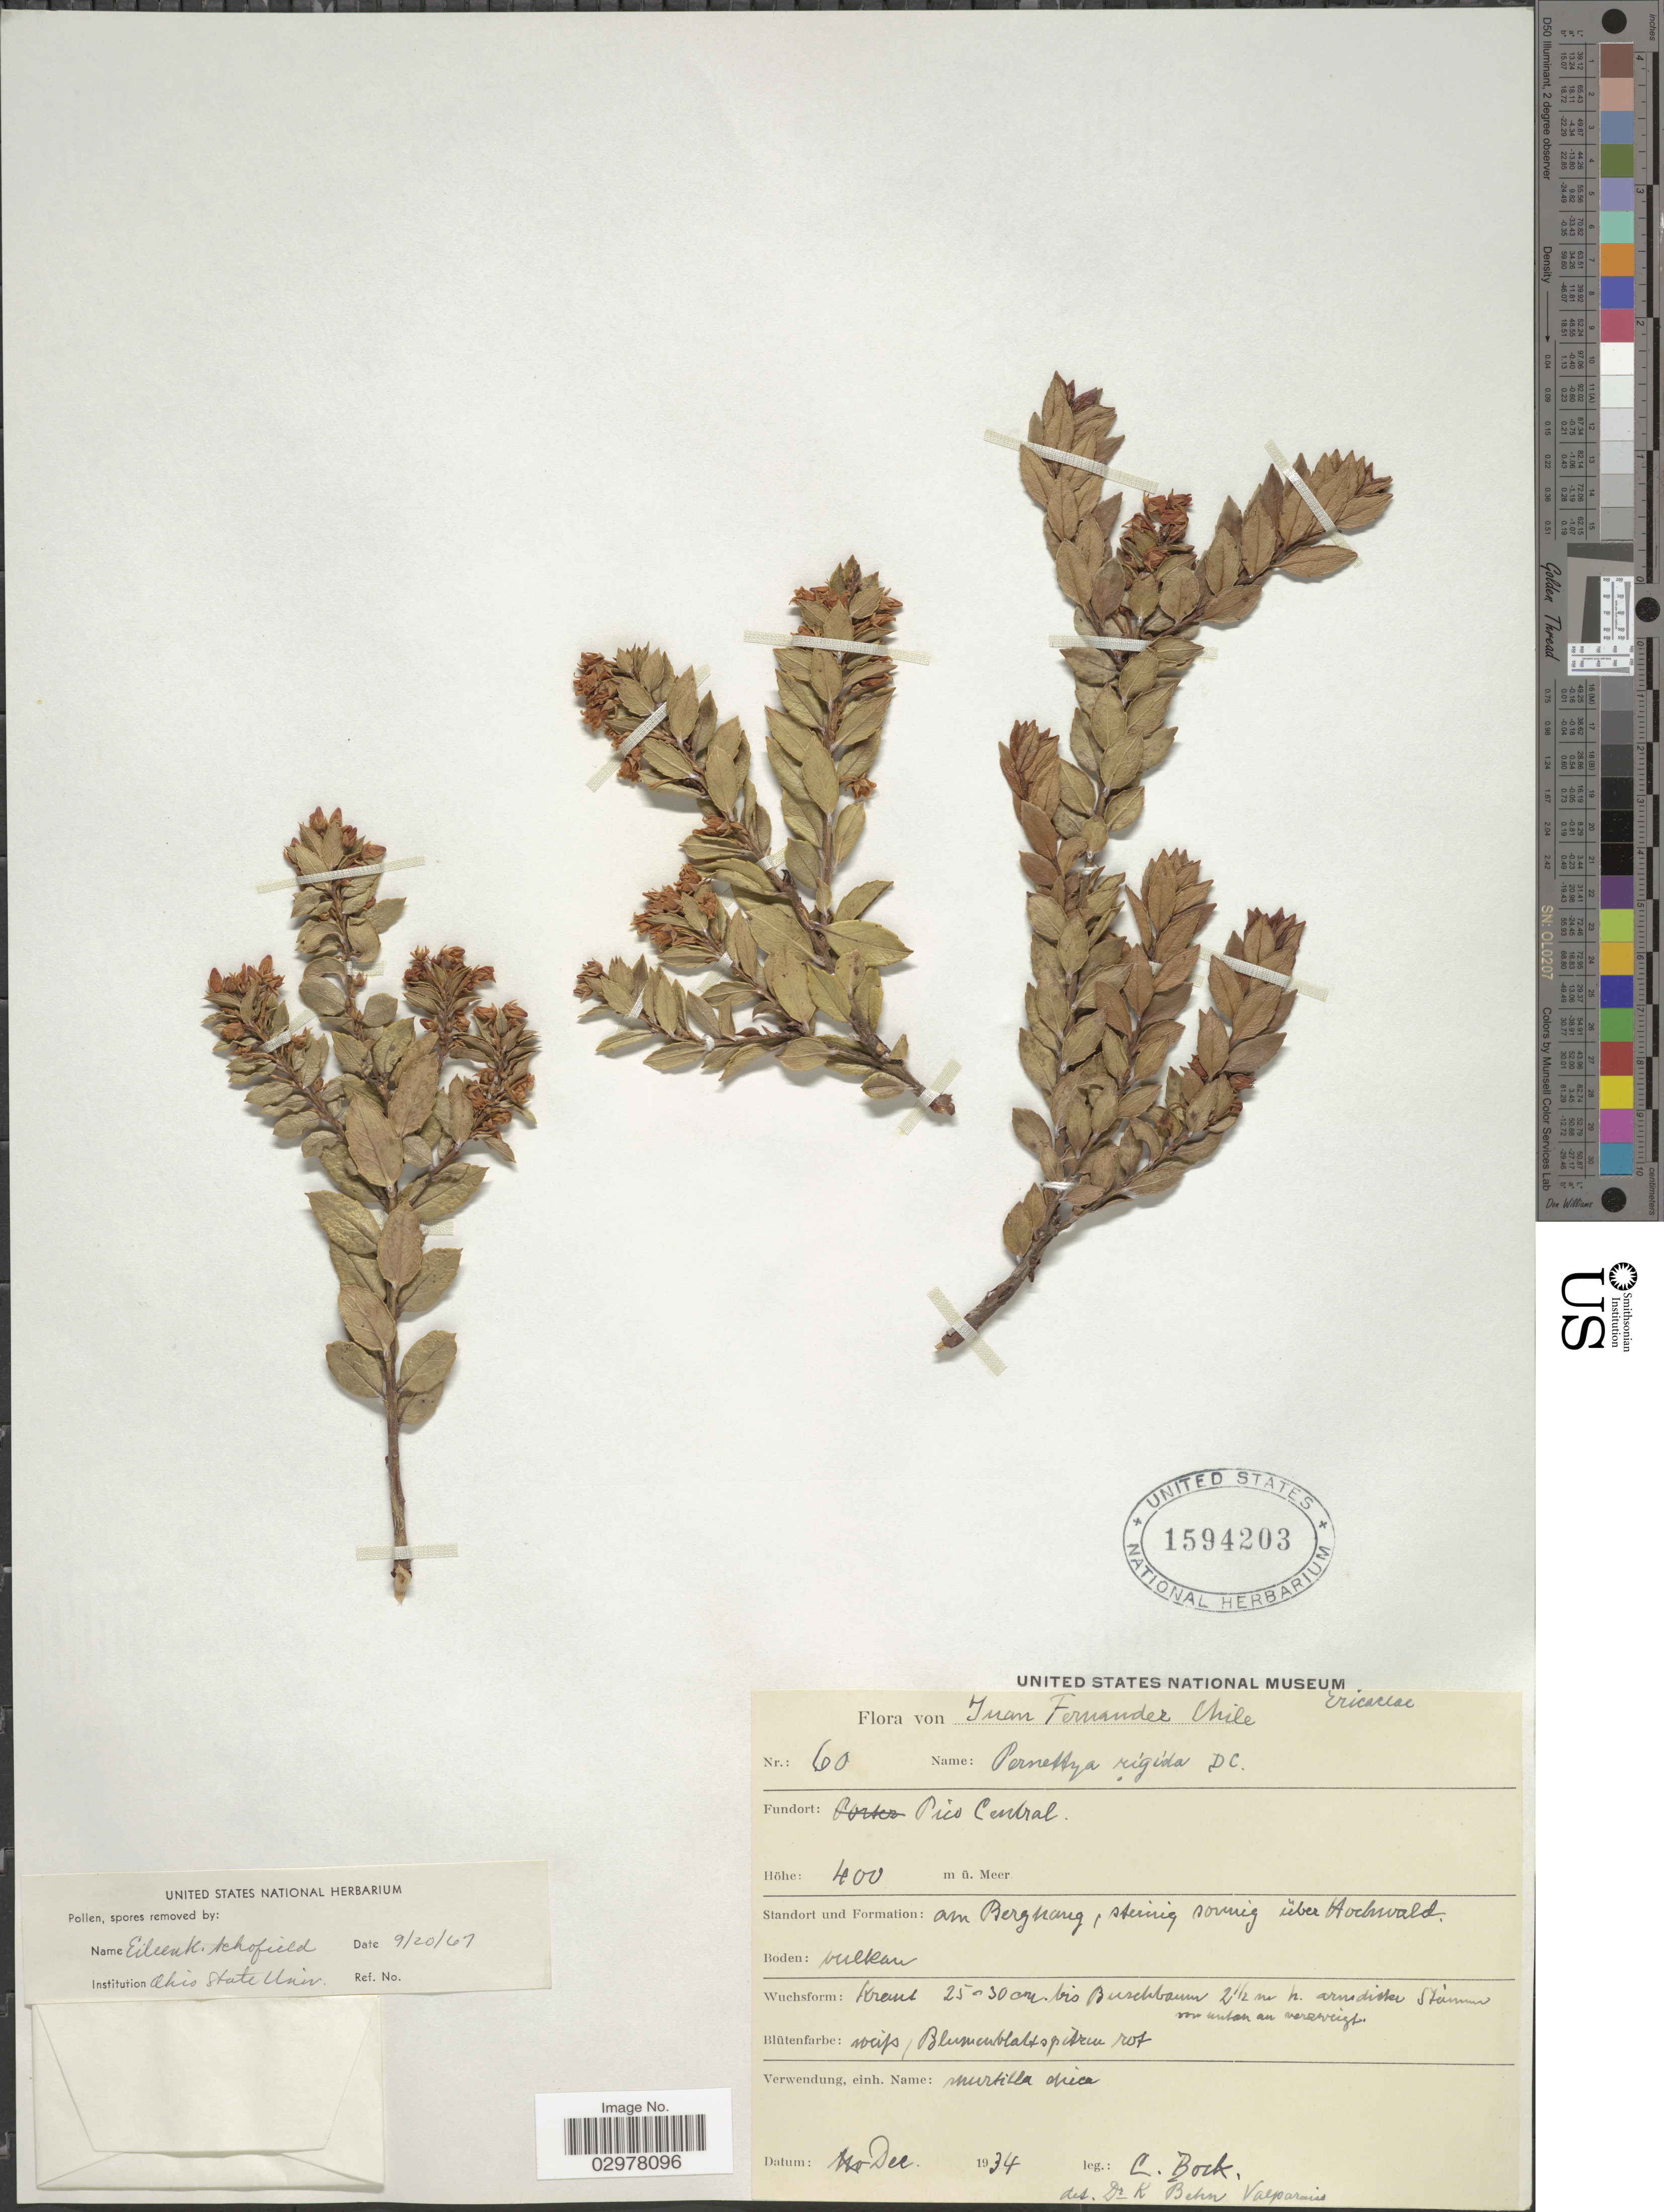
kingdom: Plantae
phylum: Tracheophyta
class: Magnoliopsida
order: Ericales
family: Ericaceae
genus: Pernettya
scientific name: Pernettya rigida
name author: (Bertero ex Colla) DC.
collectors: C. Bock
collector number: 60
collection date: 1934-12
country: Chile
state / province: Valparaíso (V)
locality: Juan Fernandez. Am Bergnang, steinig vormig über Hochwald.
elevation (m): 400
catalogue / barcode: US 1594203